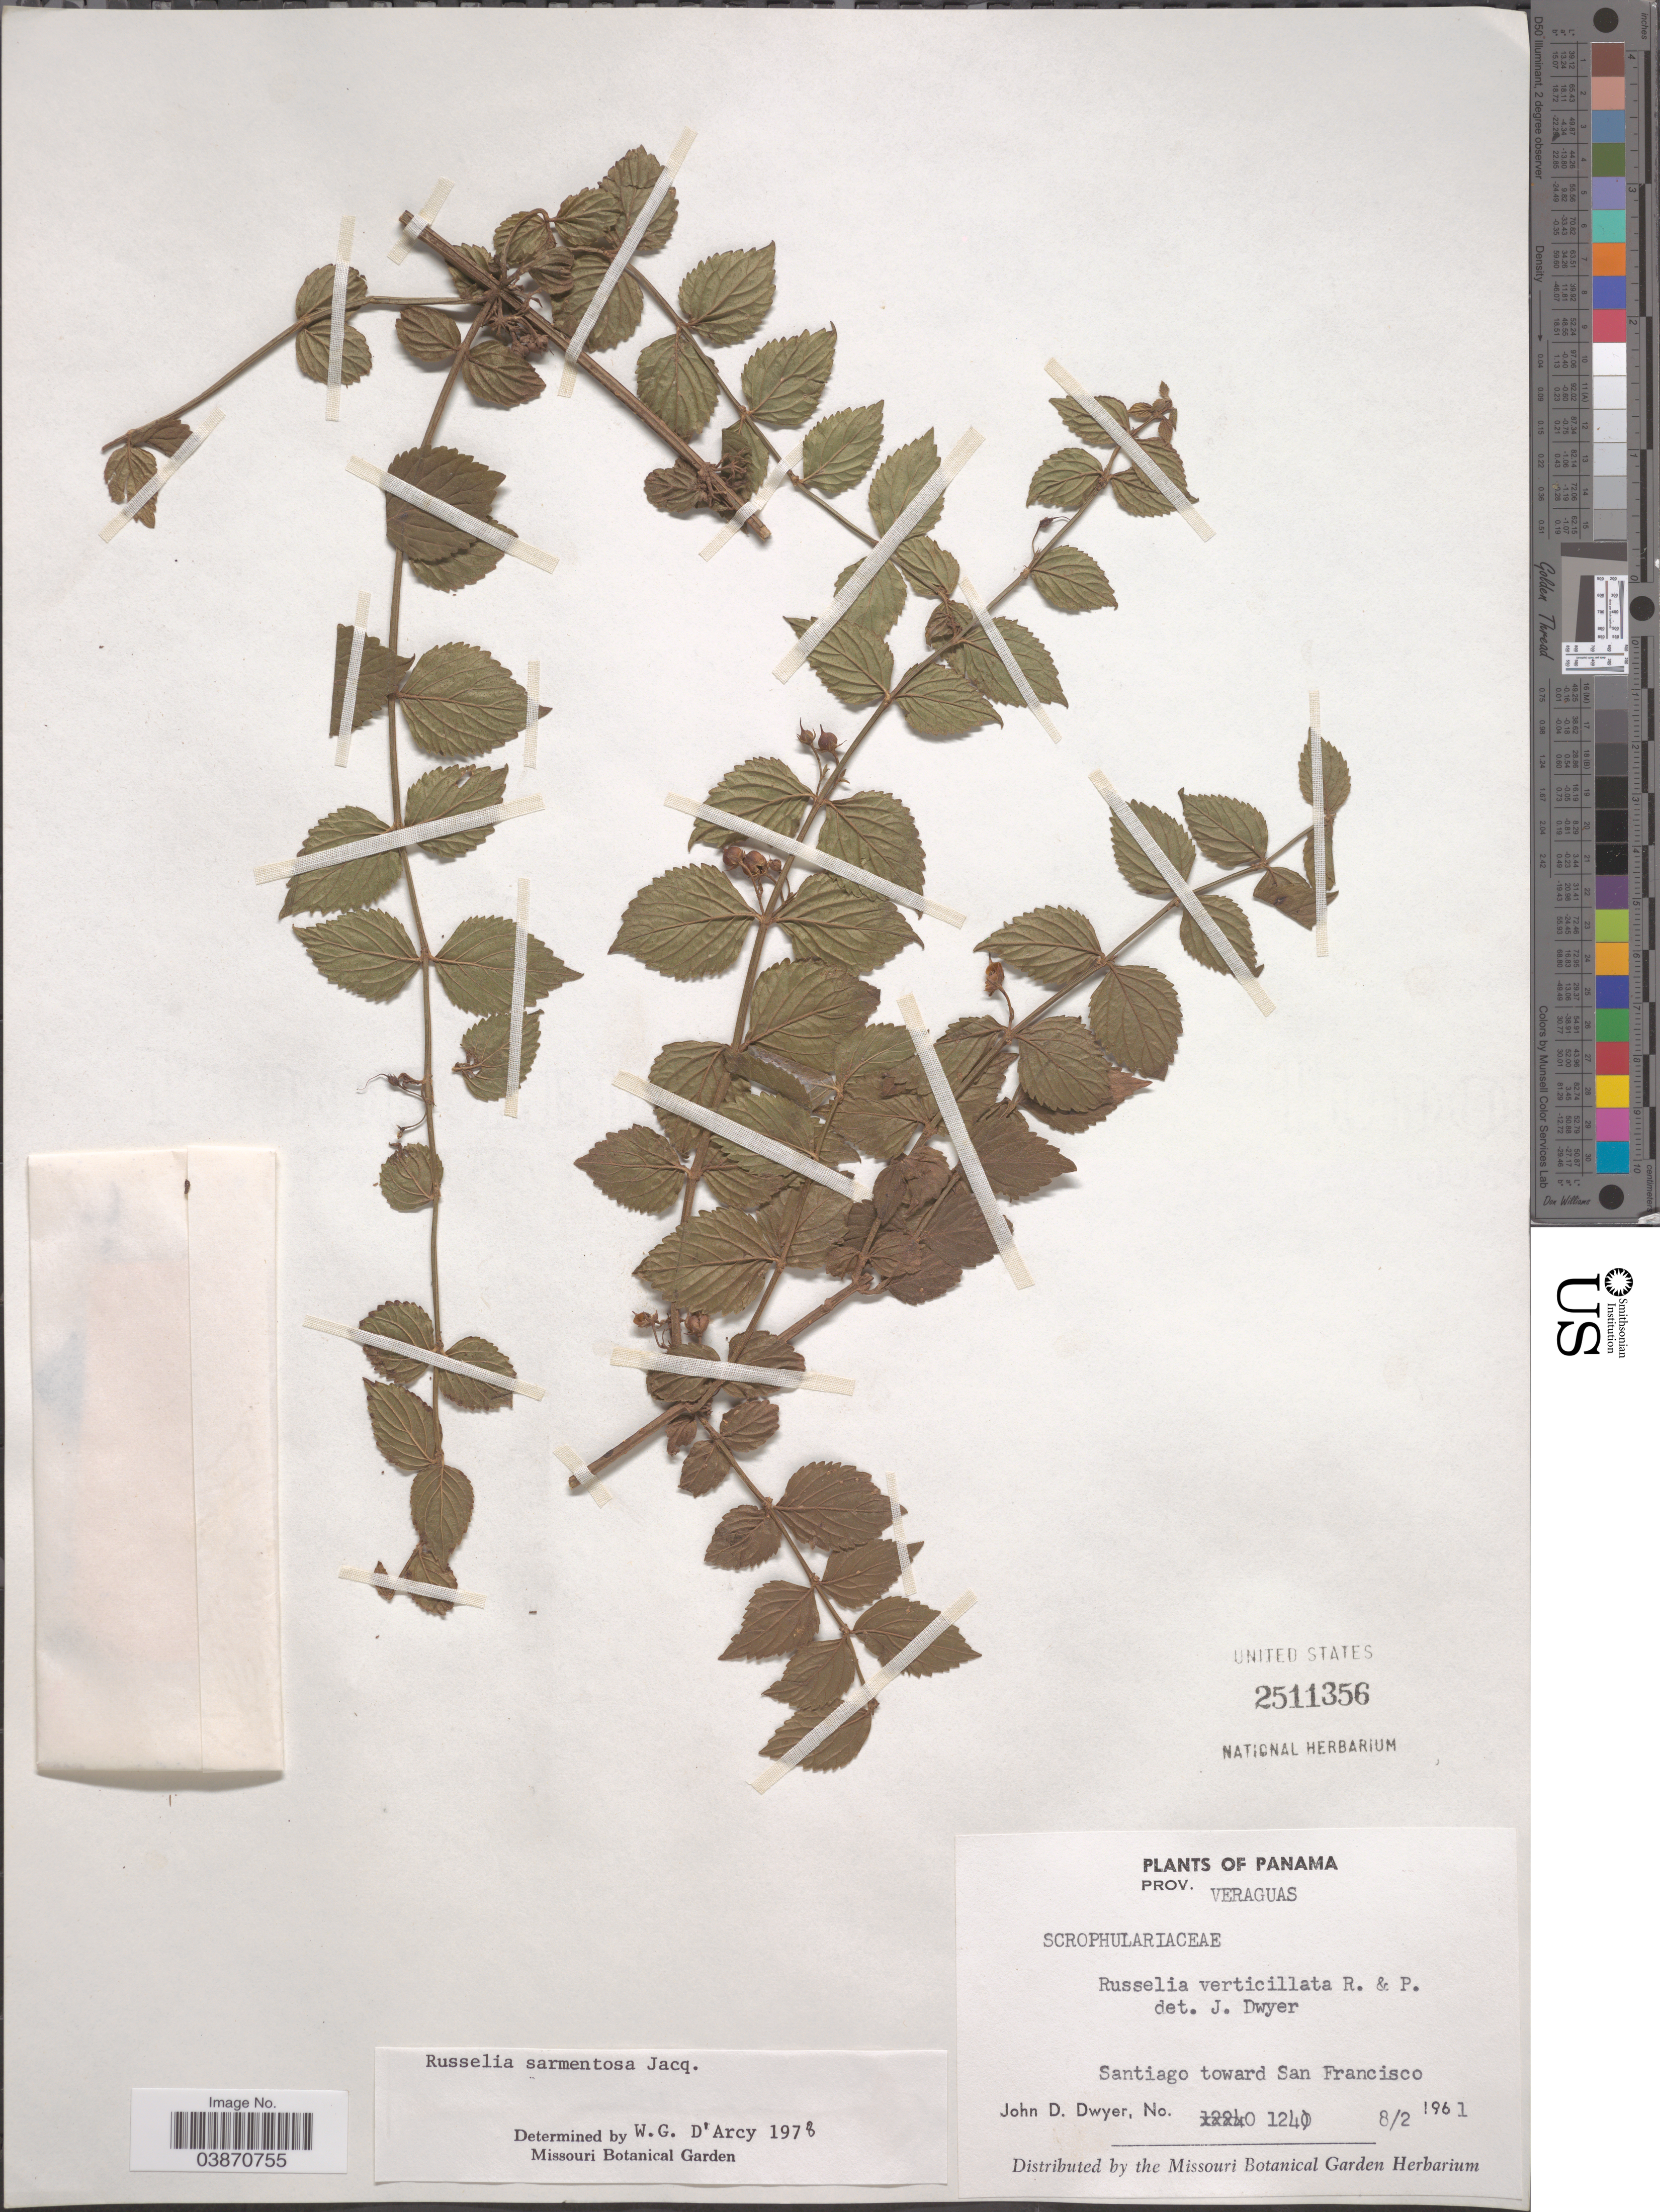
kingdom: Plantae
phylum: Tracheophyta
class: Magnoliopsida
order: Lamiales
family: Plantaginaceae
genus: Russelia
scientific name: Russelia sarmentosa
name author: Jacq.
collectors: J. D. Dwyer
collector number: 1240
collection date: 1961-02-08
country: Panama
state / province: Veraguas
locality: Santiago toward San Francisco.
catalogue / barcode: US 2511356